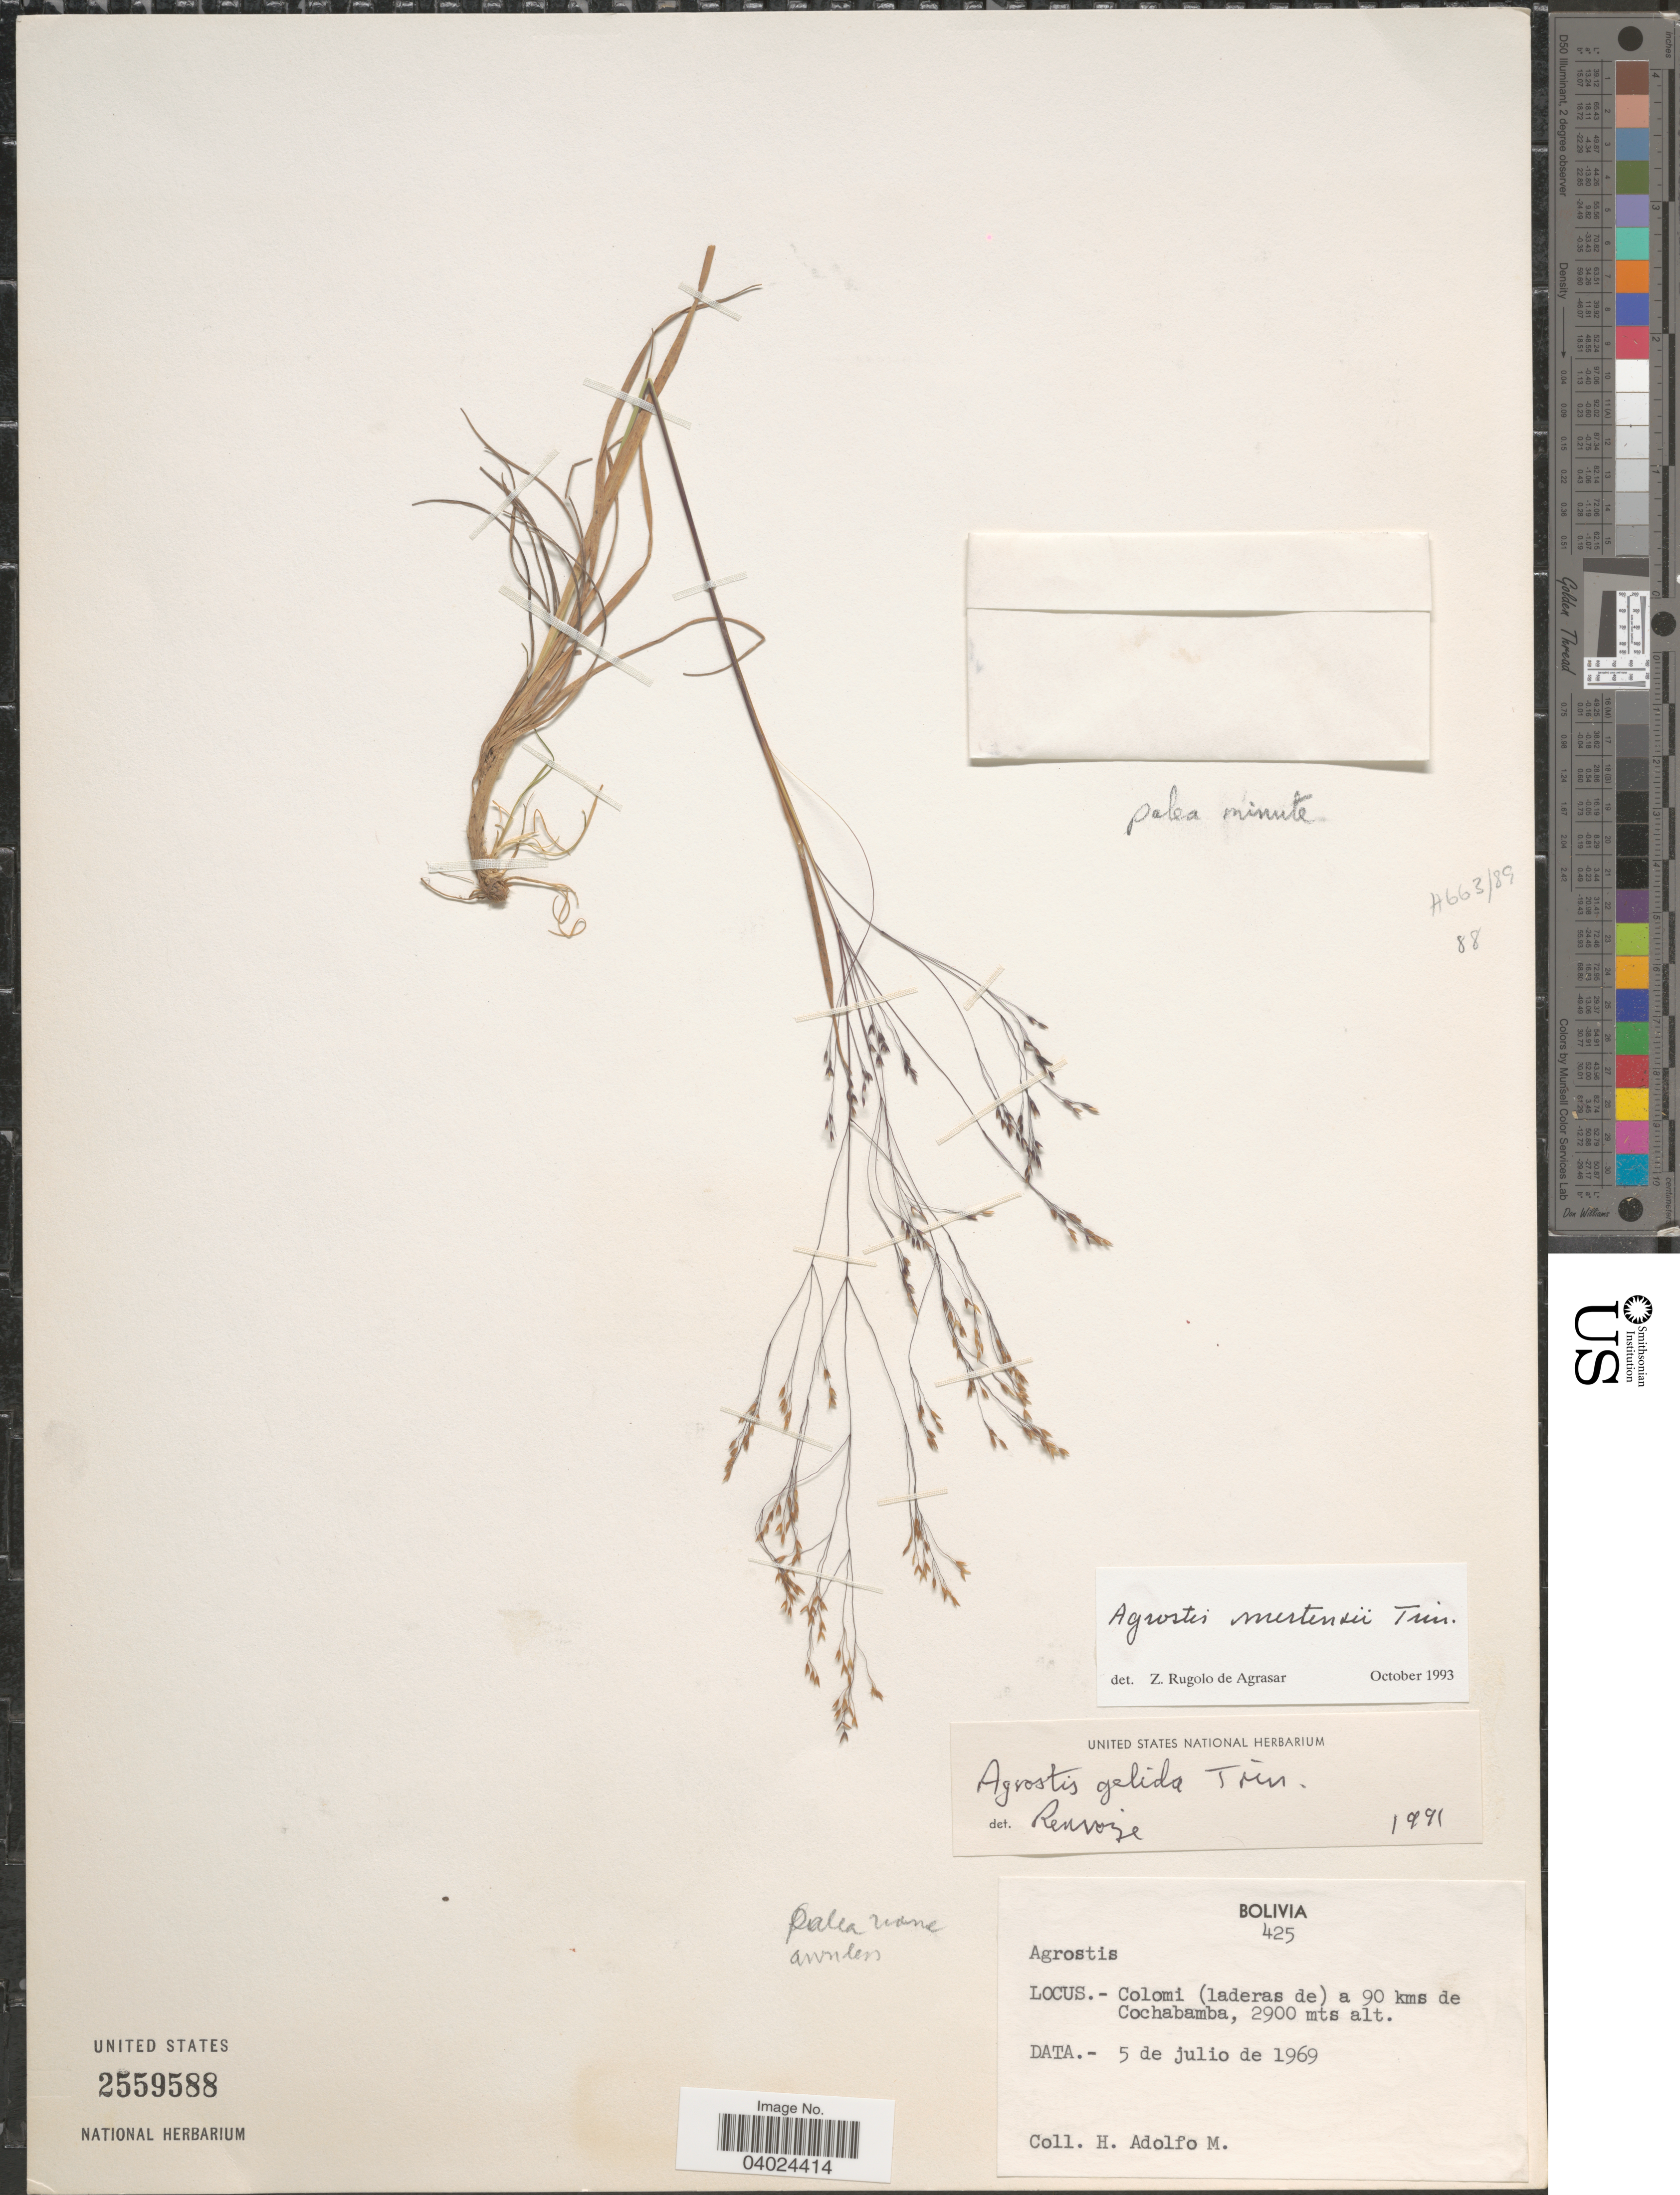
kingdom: Plantae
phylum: Tracheophyta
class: Liliopsida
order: Poales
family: Poaceae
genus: Agrostis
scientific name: Agrostis mertensii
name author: Trin.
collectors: H. Adolfo M.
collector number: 425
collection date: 1969-07-05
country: Bolivia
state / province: Cochabamba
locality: Colomi (laderas de) a 90 kms de Cochaba,ba.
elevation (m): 2900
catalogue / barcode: US 2559588